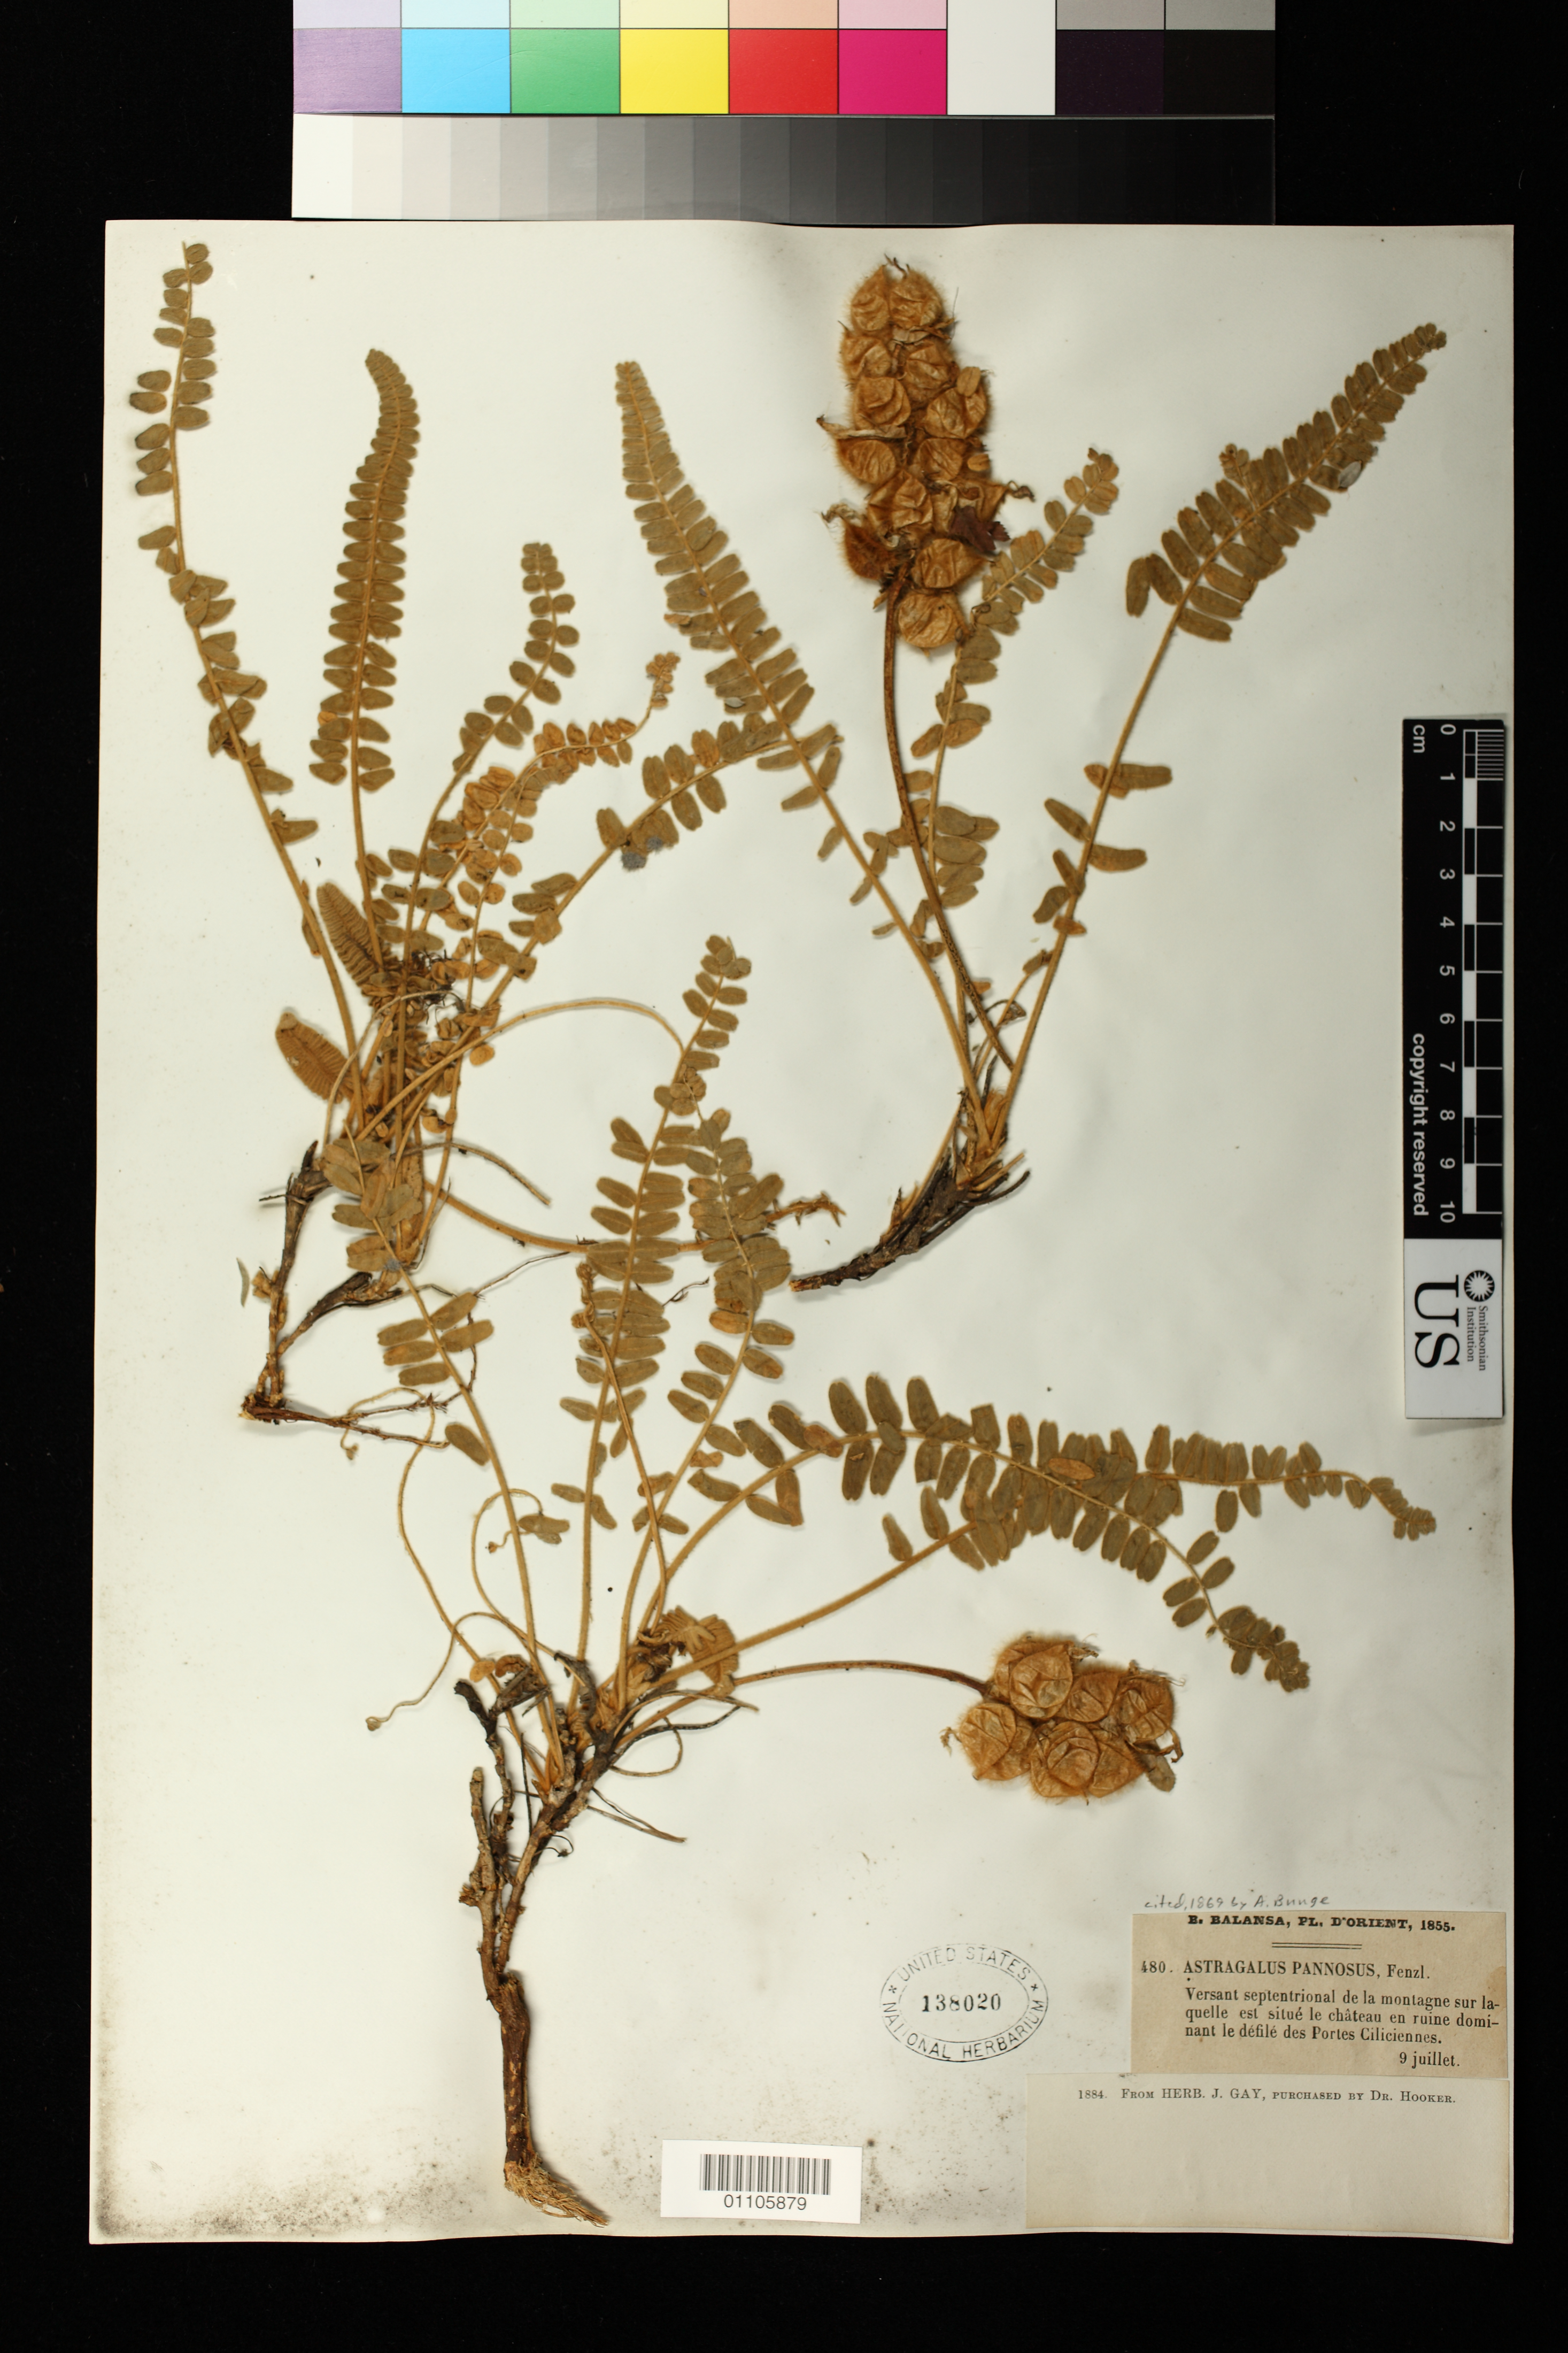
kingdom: Plantae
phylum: Tracheophyta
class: Magnoliopsida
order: Fabales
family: Fabaceae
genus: Astragalus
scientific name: Astragalus pannosus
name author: Fenzl in Tchich.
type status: Possible Type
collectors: B. Balansa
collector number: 480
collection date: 1855-07-09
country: Turkey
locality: Versant septentrional de la montagne sur laquelle est situé le chateau en ruine dominant le défilé des Portes Ciliciennes.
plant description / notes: Duplicate of this collection at MSB is annotated by D. Podlech (2006) as isotype of "Astragalus pannosus var. albotomentosus Fenzl" and as Astragalus chrysochlorus Boiss. & Kotschy.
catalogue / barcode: US 138020